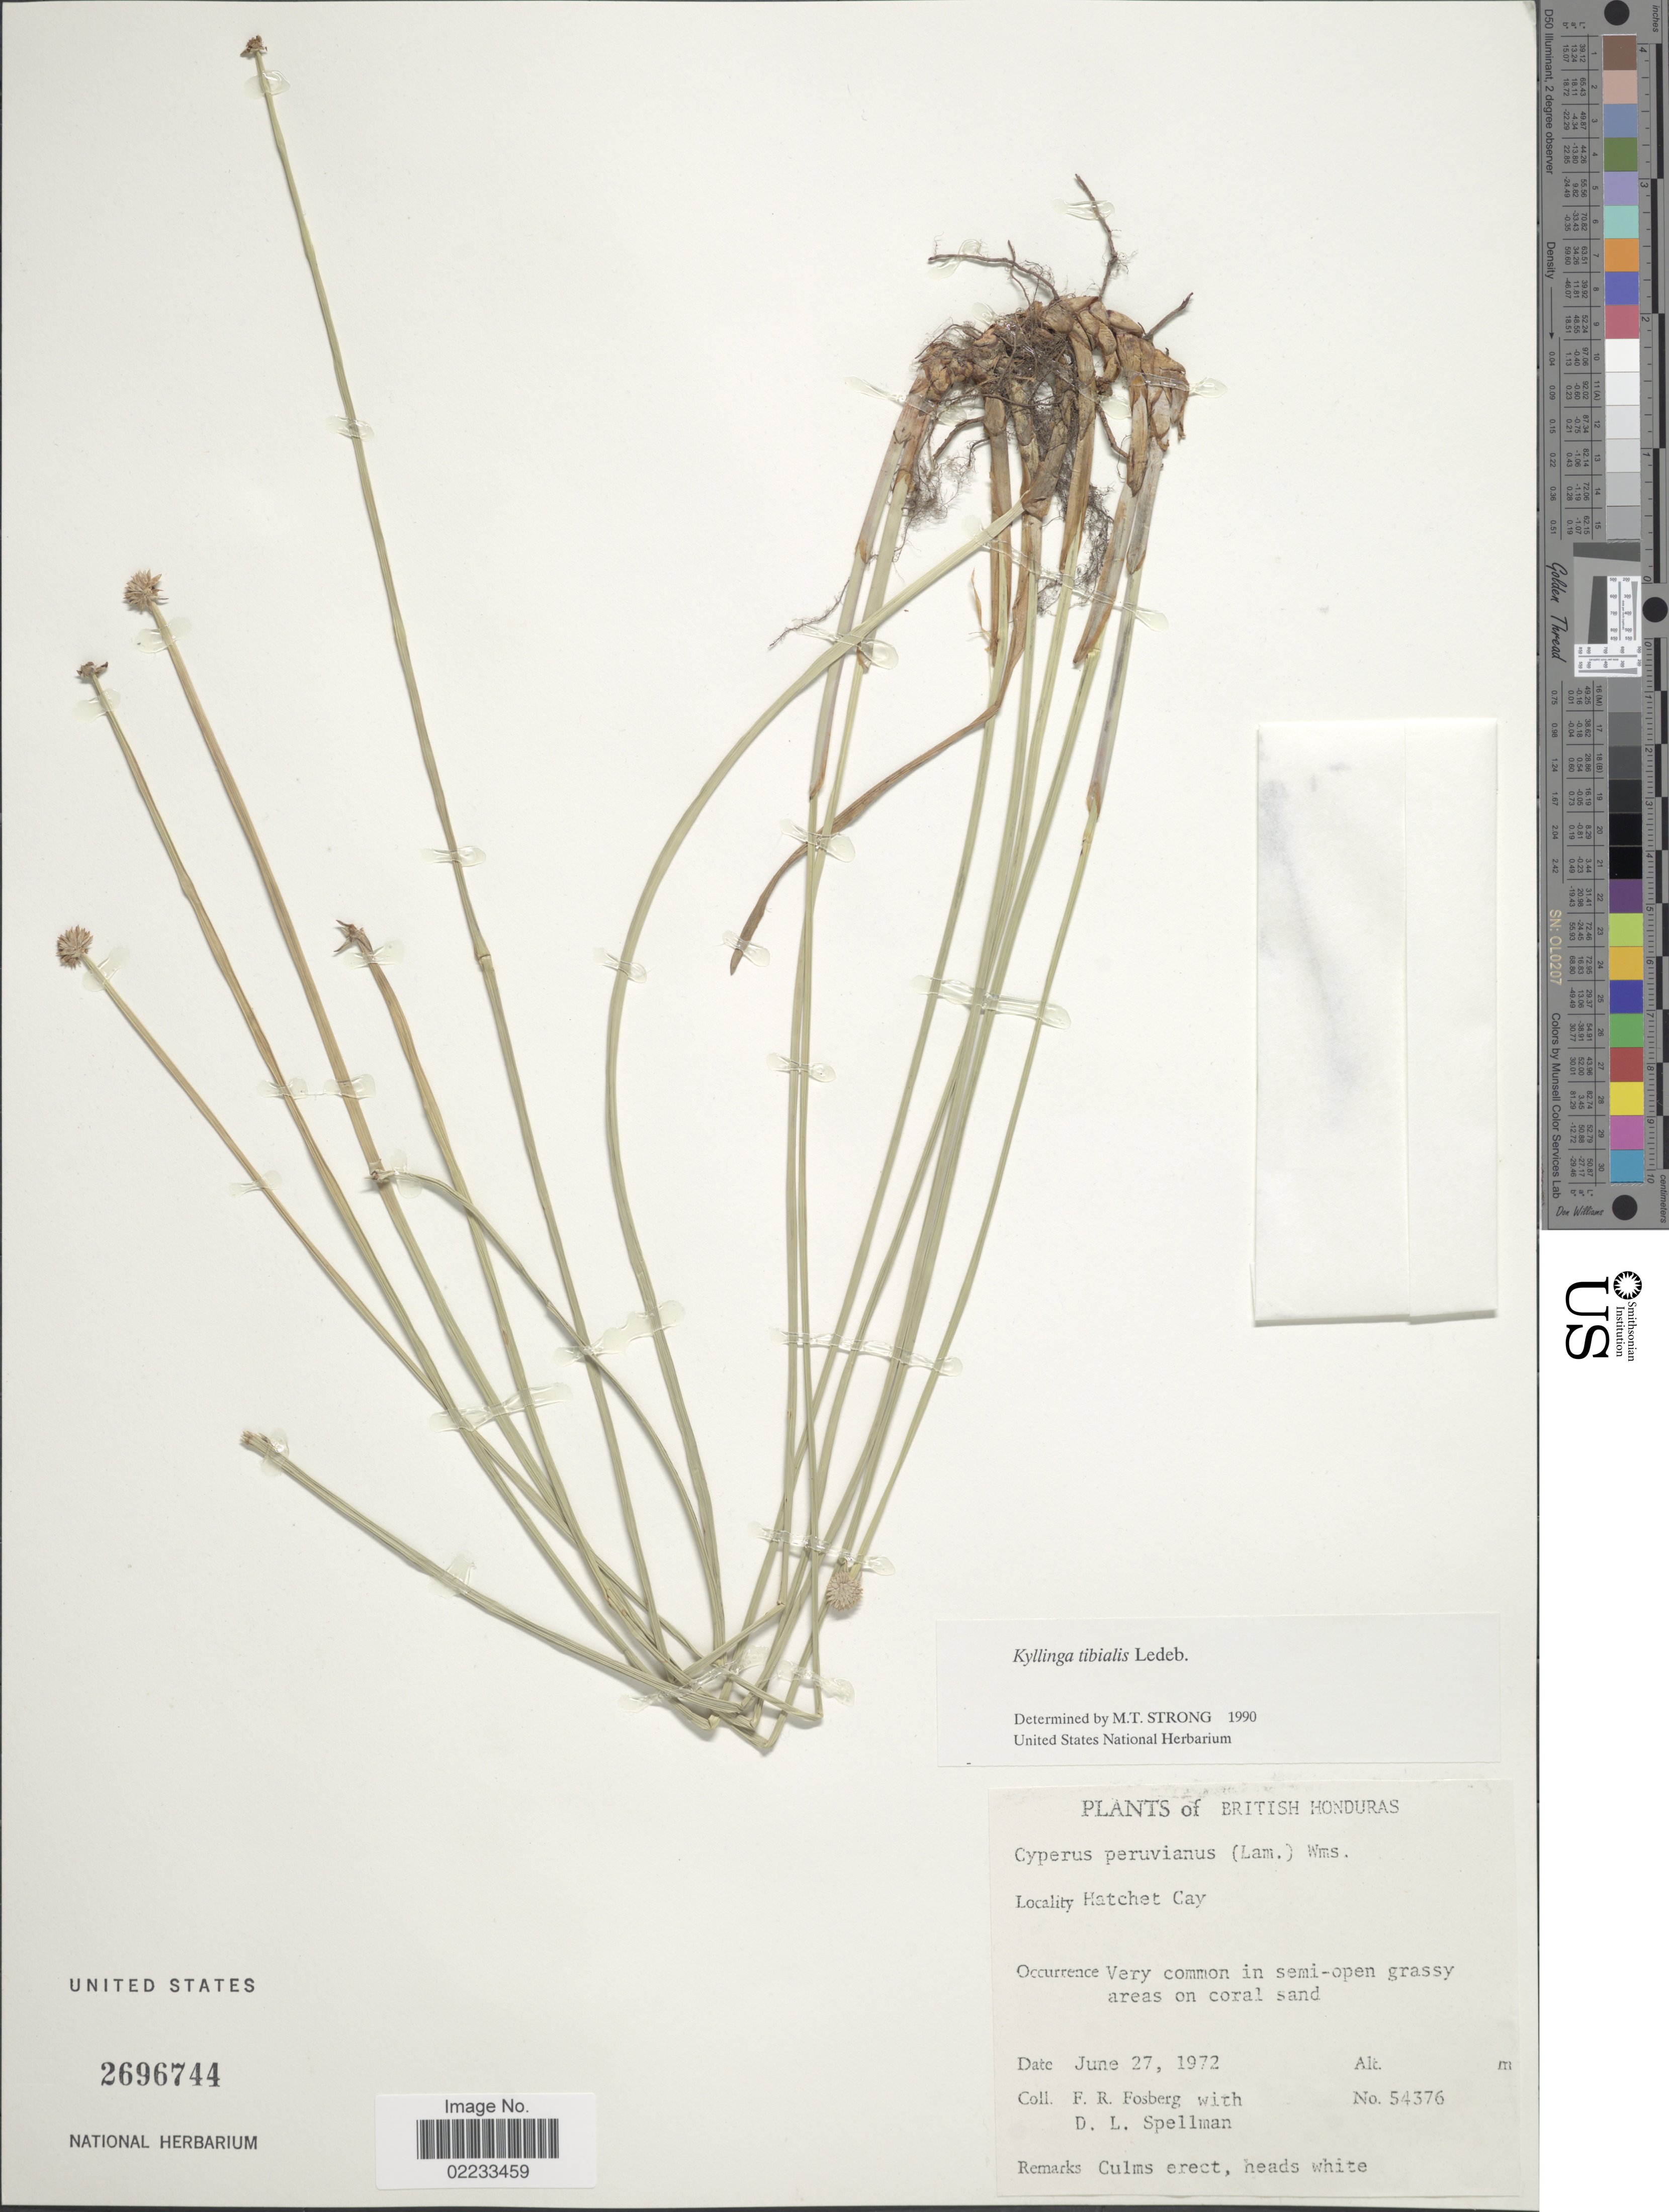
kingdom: Plantae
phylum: Tracheophyta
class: Liliopsida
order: Poales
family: Cyperaceae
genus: Cyperus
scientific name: Cyperus tibialis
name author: (Poit. ex Ledeb.) Govaerts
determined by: Strong, Mark T., (BOT), Smithsonian Institution - National Museum of Natural History (UNITED STATES)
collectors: F. R. Fosberg & D. L. Spellman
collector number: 54376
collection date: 1972-06-27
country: Belize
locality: British Honduras. Hatchet Cay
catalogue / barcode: US 2696744